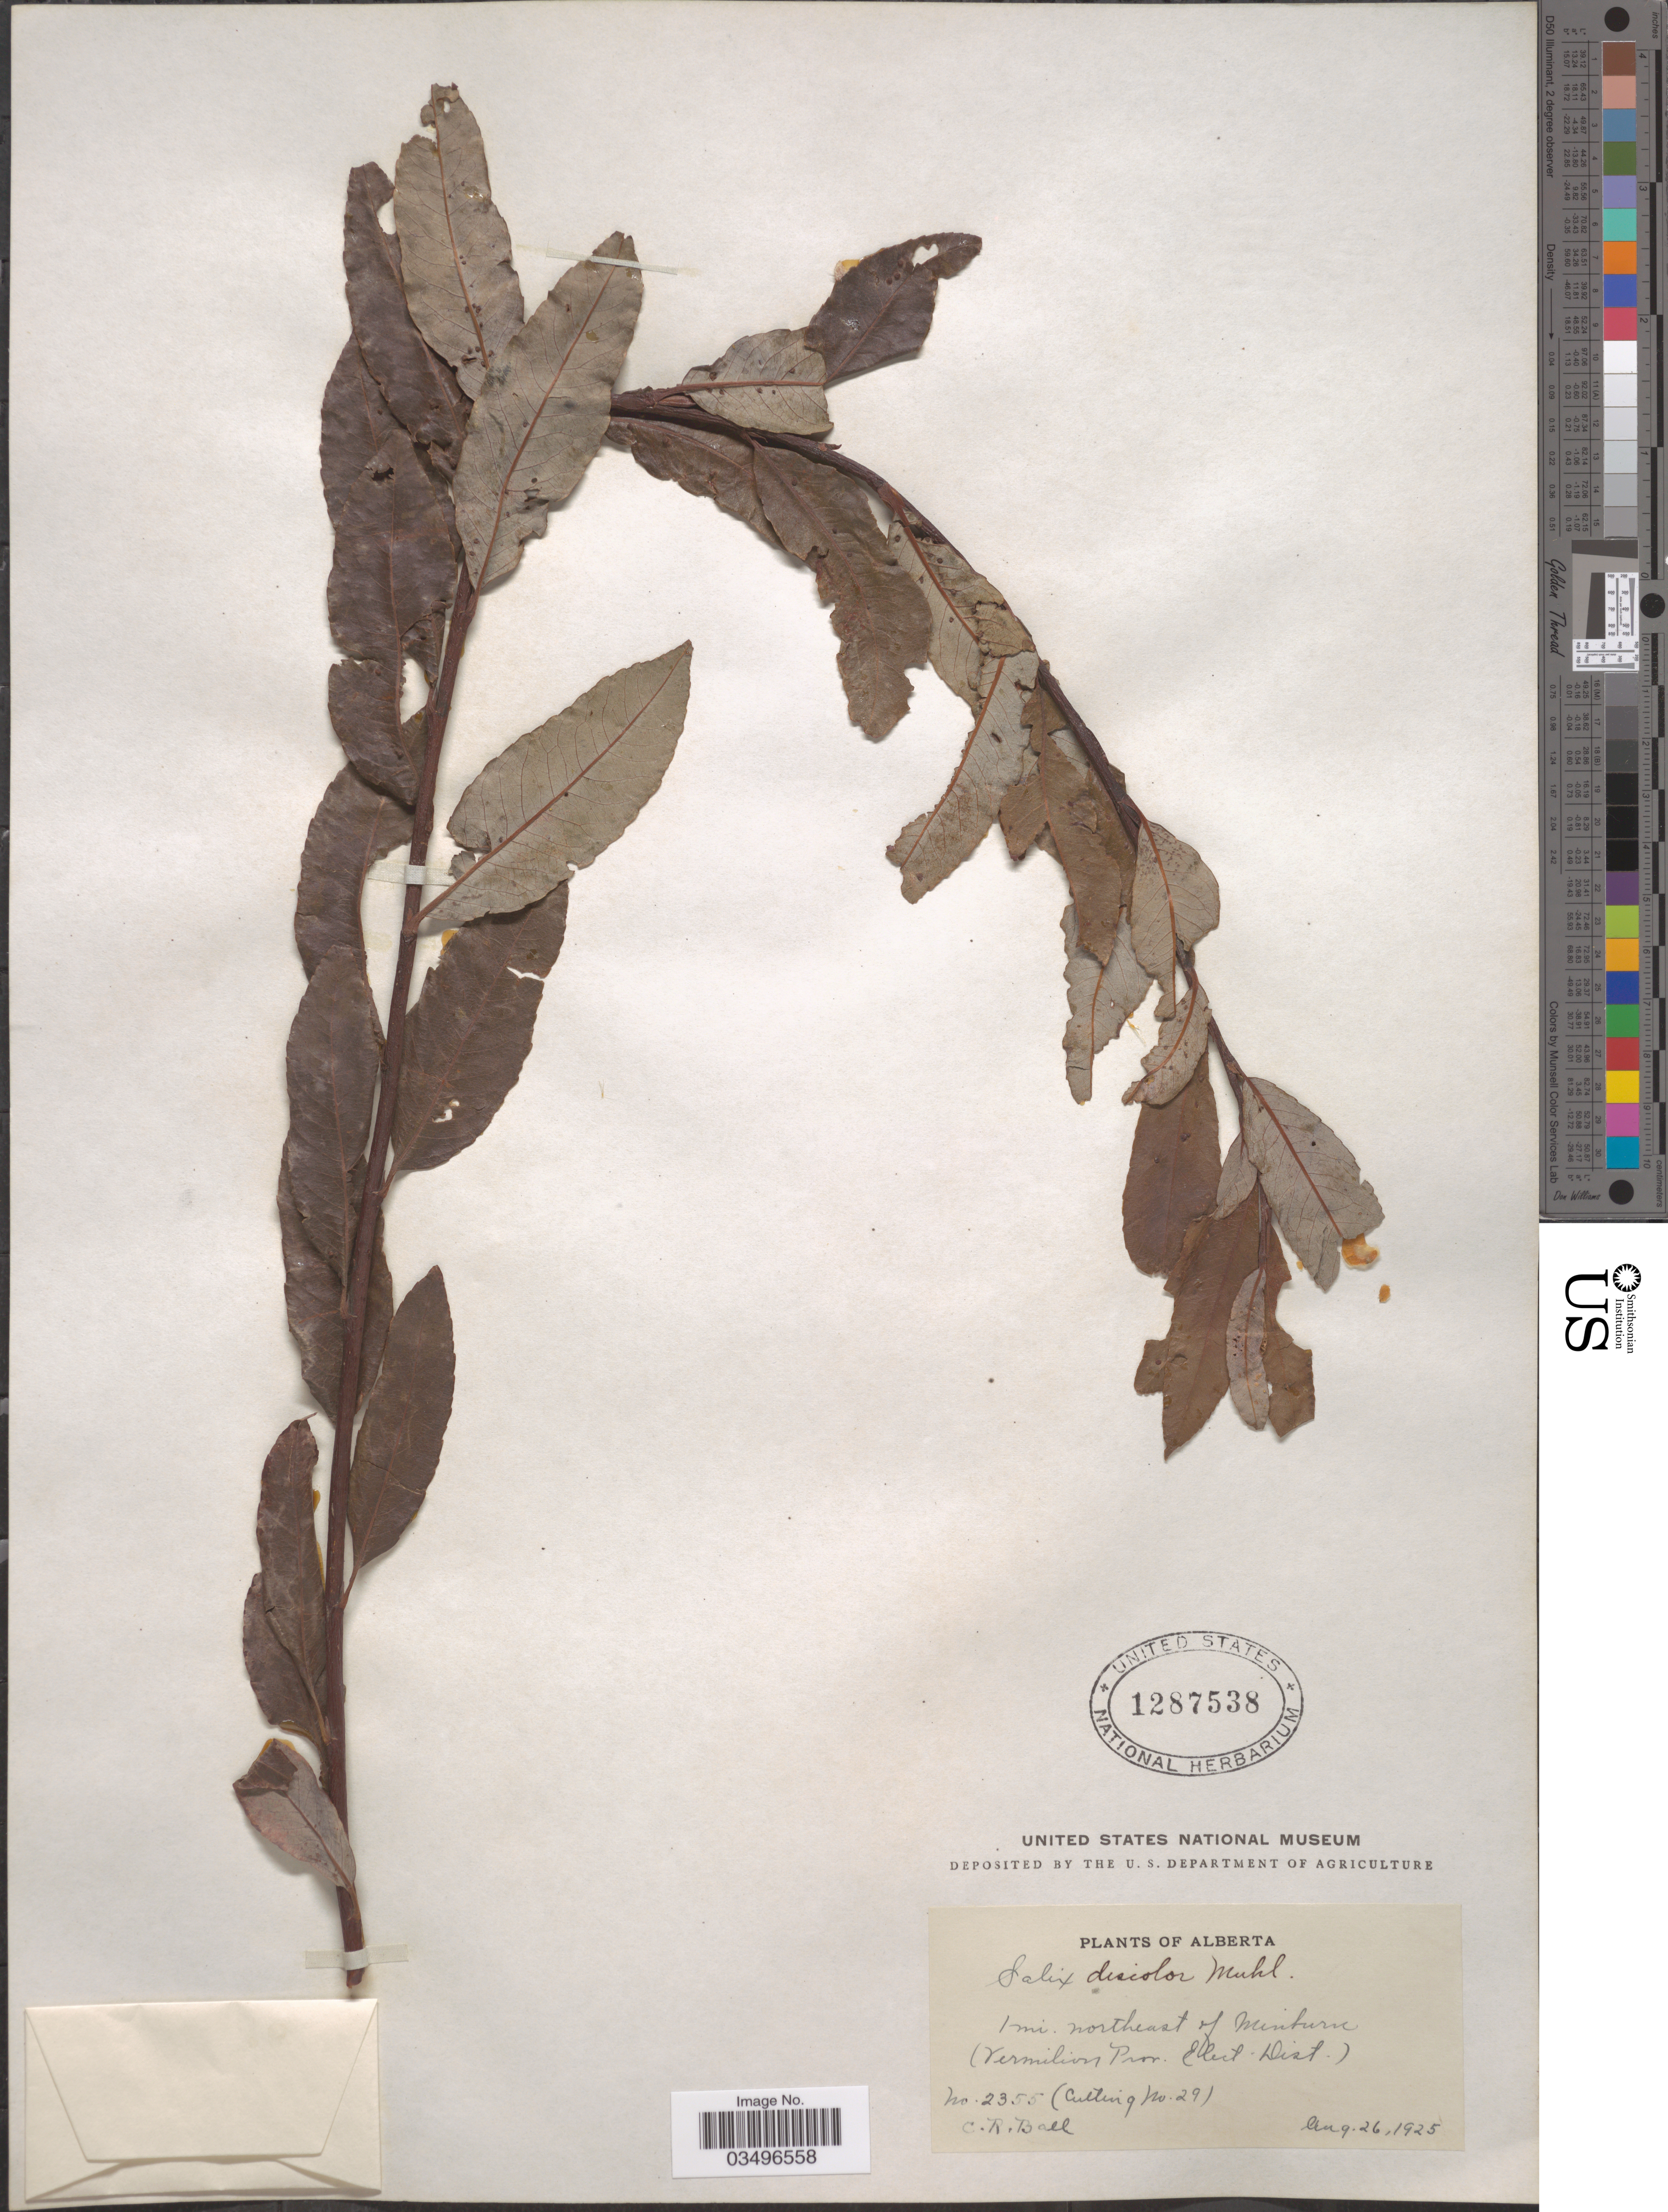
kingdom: Plantae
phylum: Tracheophyta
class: Magnoliopsida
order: Malpighiales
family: Salicaceae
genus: Salix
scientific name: Salix discolor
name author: Muhl.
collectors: C. R. Ball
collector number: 2355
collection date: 1925-08-26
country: Canada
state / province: Alberta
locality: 1 mi. northeast of Minburn (Vermilion Prov. Elect. Dist.).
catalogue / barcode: US 1287538